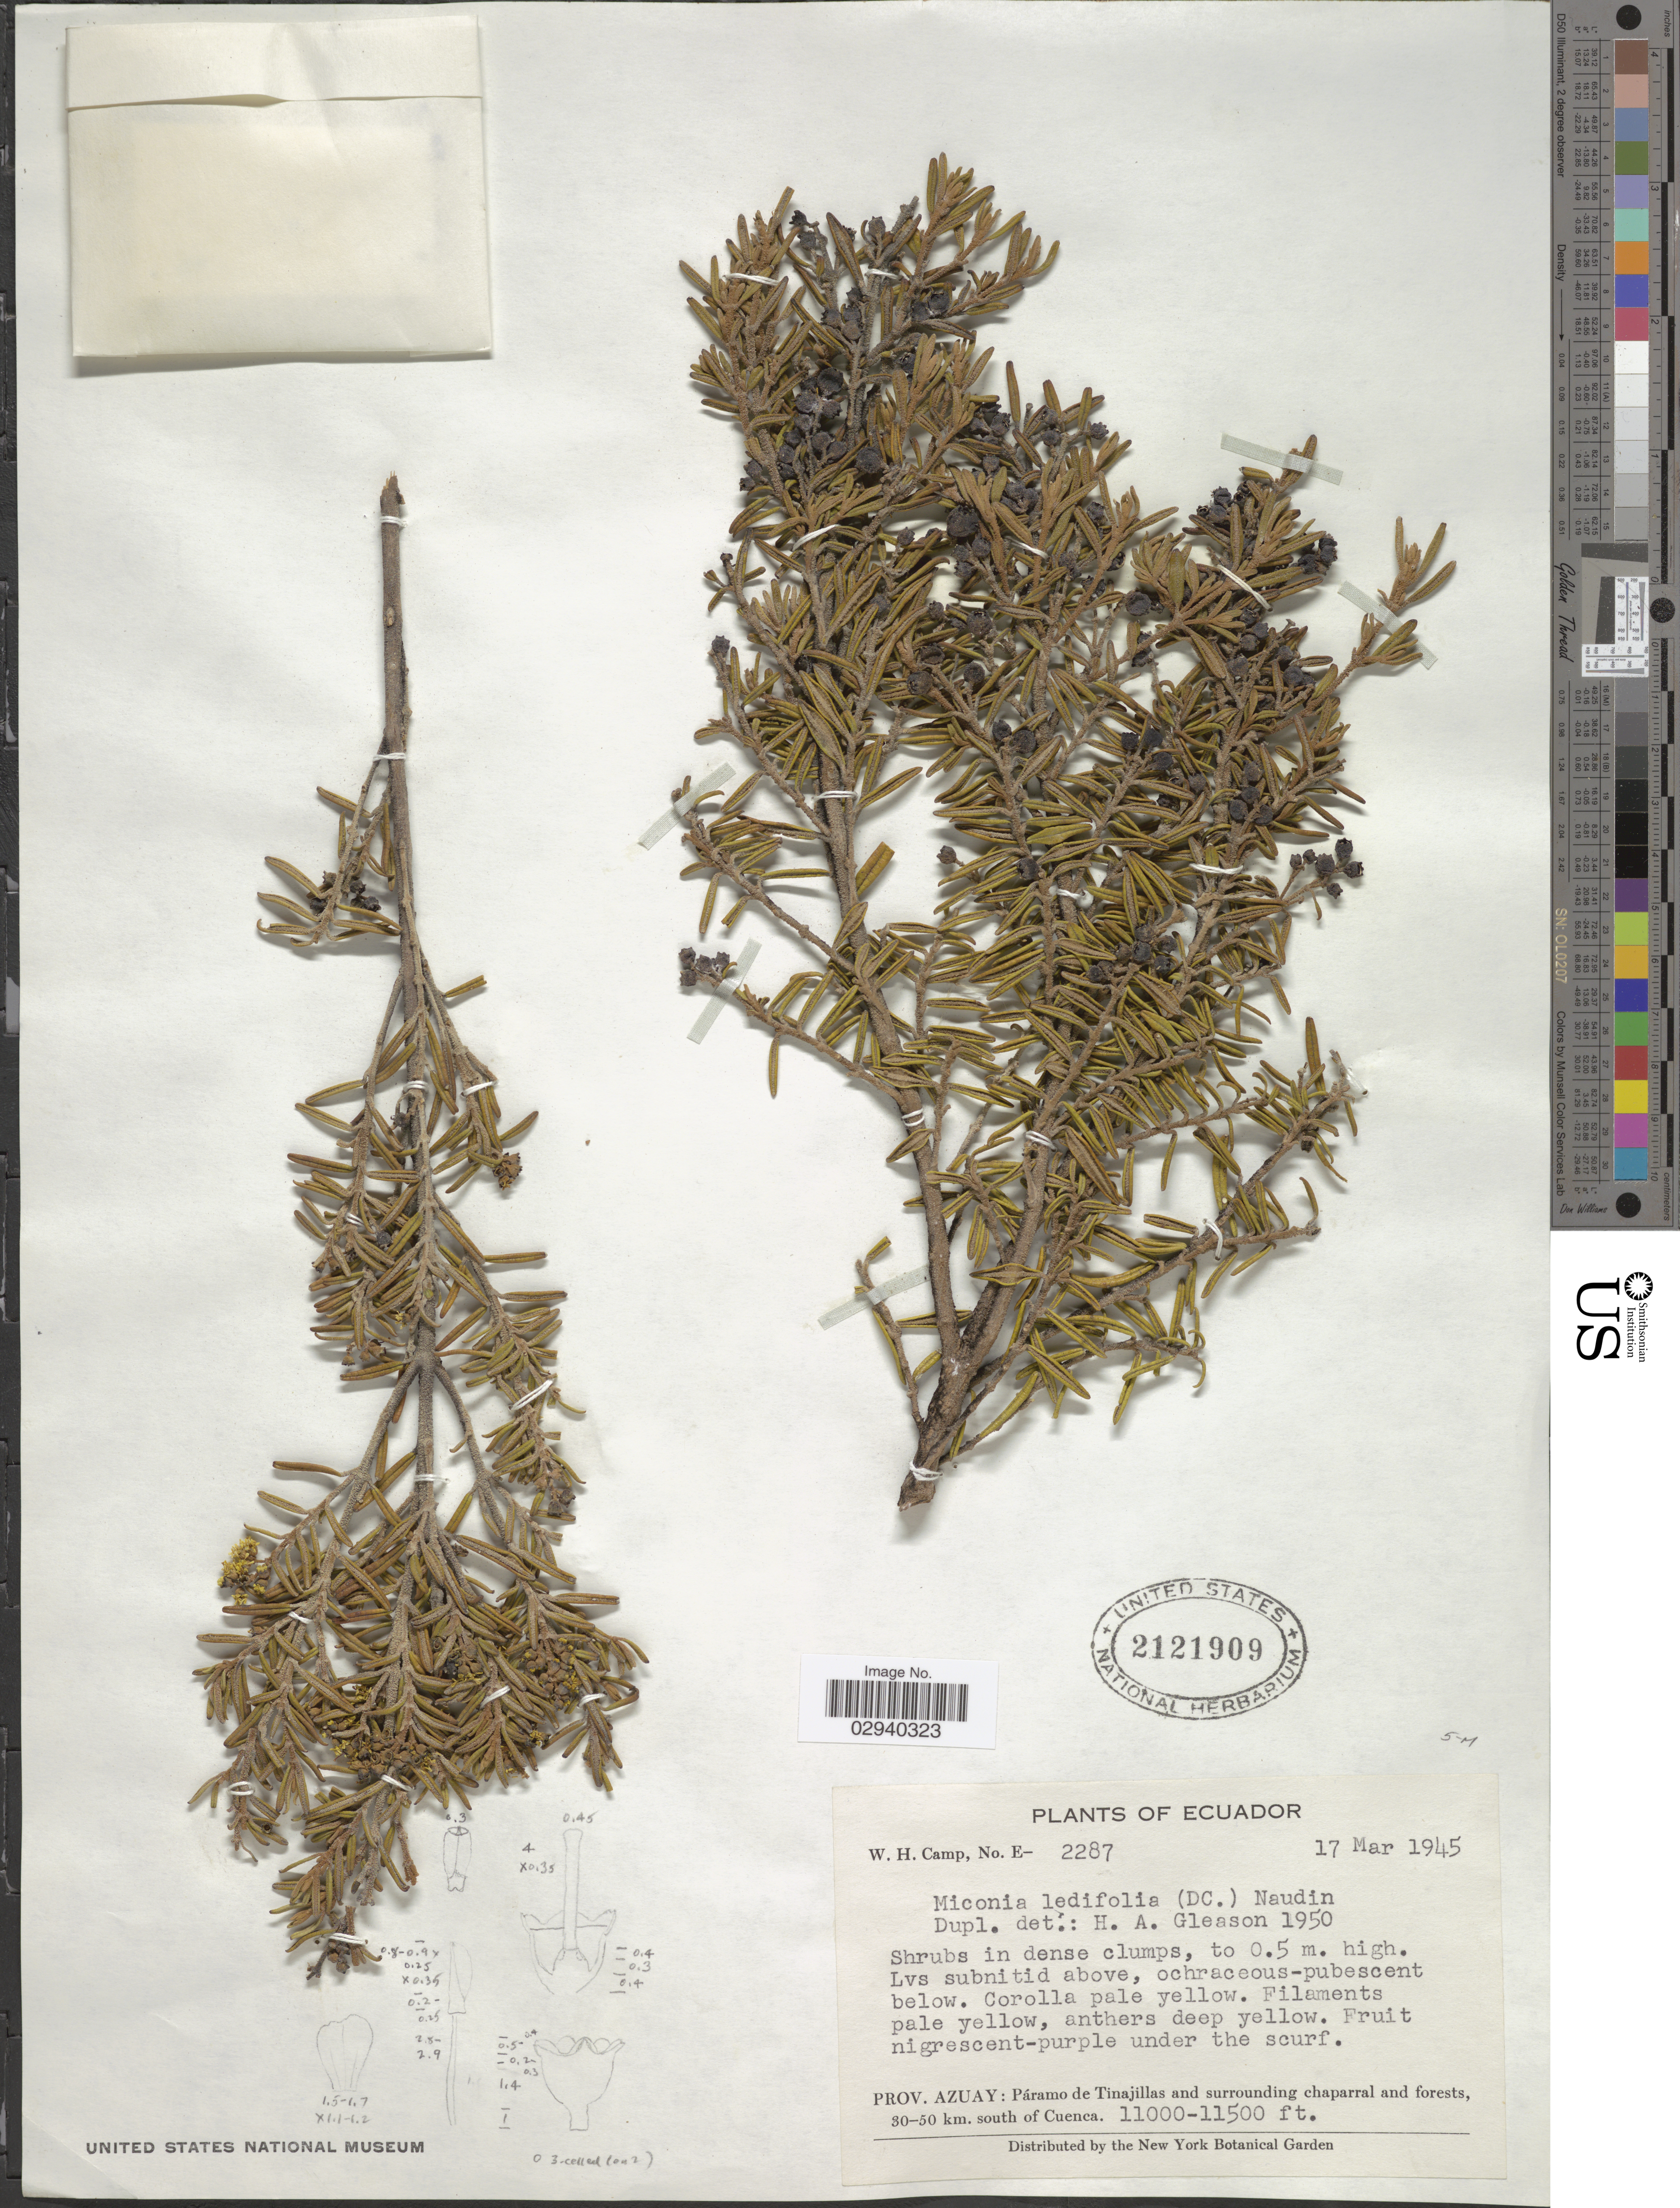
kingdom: Plantae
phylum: Tracheophyta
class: Magnoliopsida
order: Myrtales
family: Melastomataceae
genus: Miconia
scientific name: Miconia ledifolia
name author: (DC.) Naudin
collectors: W. H. Camp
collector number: E-2287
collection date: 1945-03-17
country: Ecuador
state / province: Azuay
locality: Páramo de Tinajillas and surrounding chaparral and forests, 30 - 50 km. south of Cuenca.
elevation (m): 3353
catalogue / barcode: US 2121909